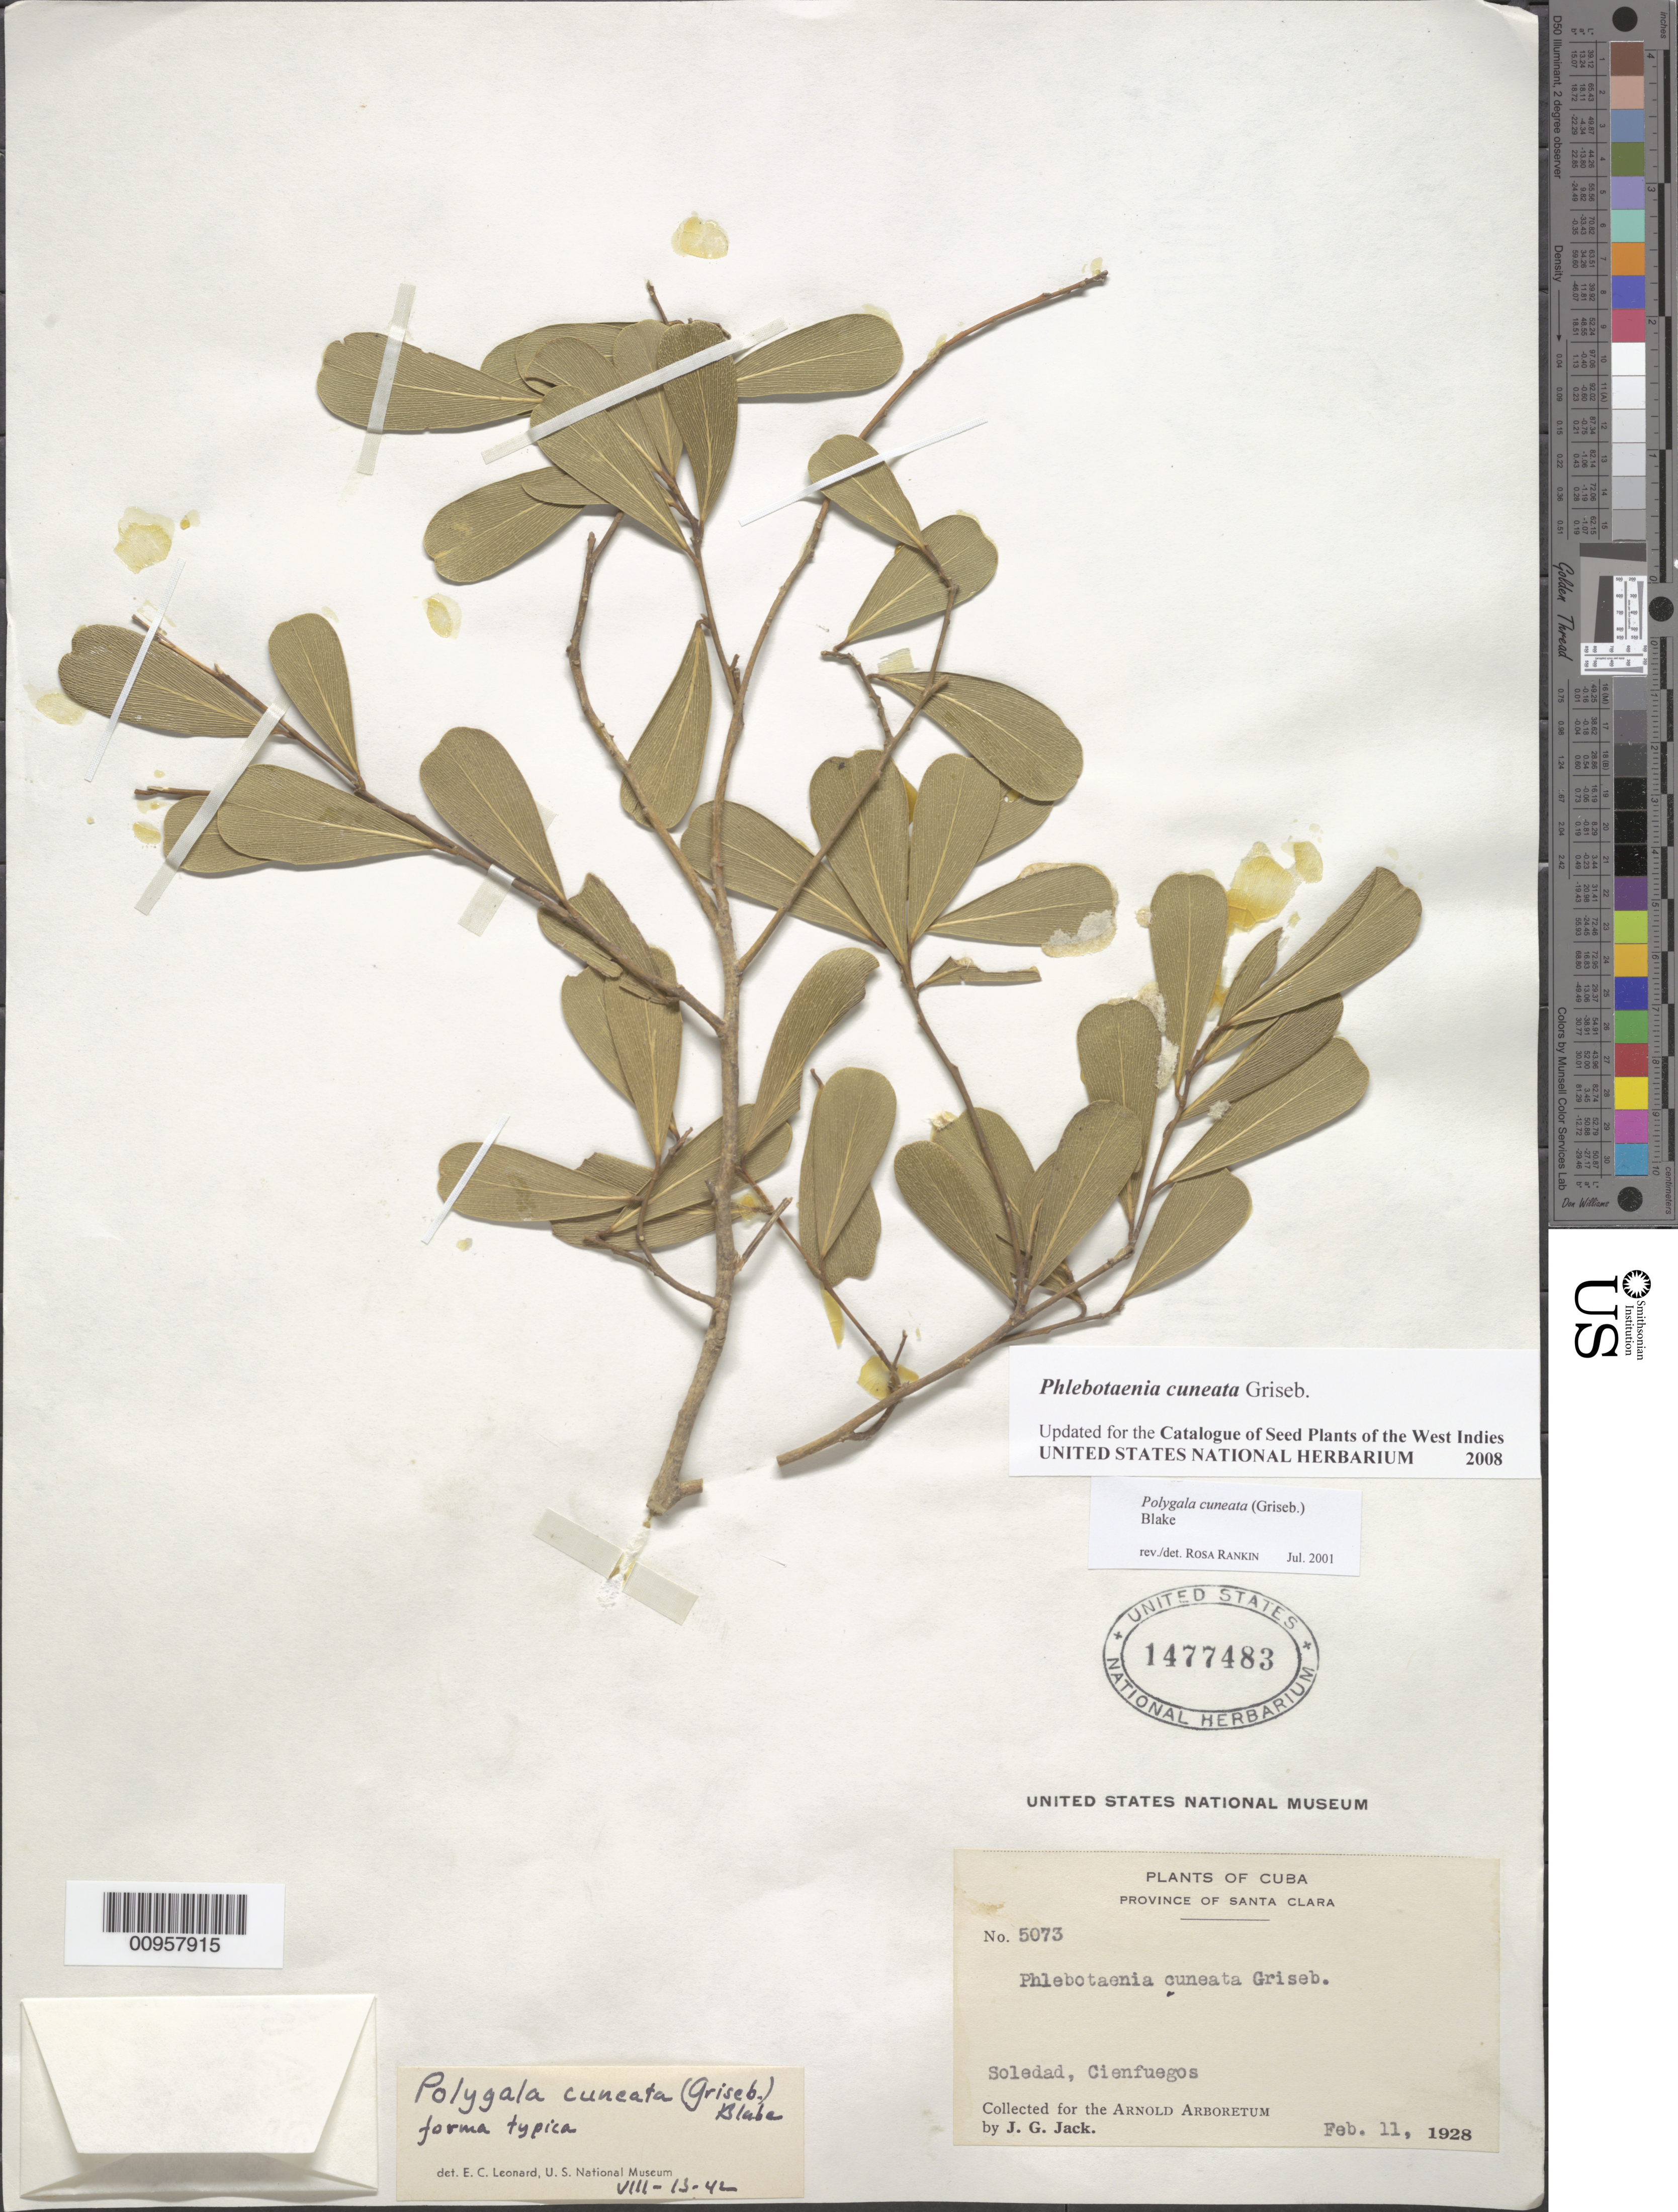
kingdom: Plantae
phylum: Tracheophyta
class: Magnoliopsida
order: Fabales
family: Polygalaceae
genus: Phlebotaenia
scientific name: Phlebotaenia cuneata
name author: Griseb.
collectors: J. G. Jack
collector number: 5073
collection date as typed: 11 Feb 1928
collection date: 1928-02-11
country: Cuba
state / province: Cienfuegos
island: Cuba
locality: Soledad Ceinfuegos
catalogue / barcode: US 1477483